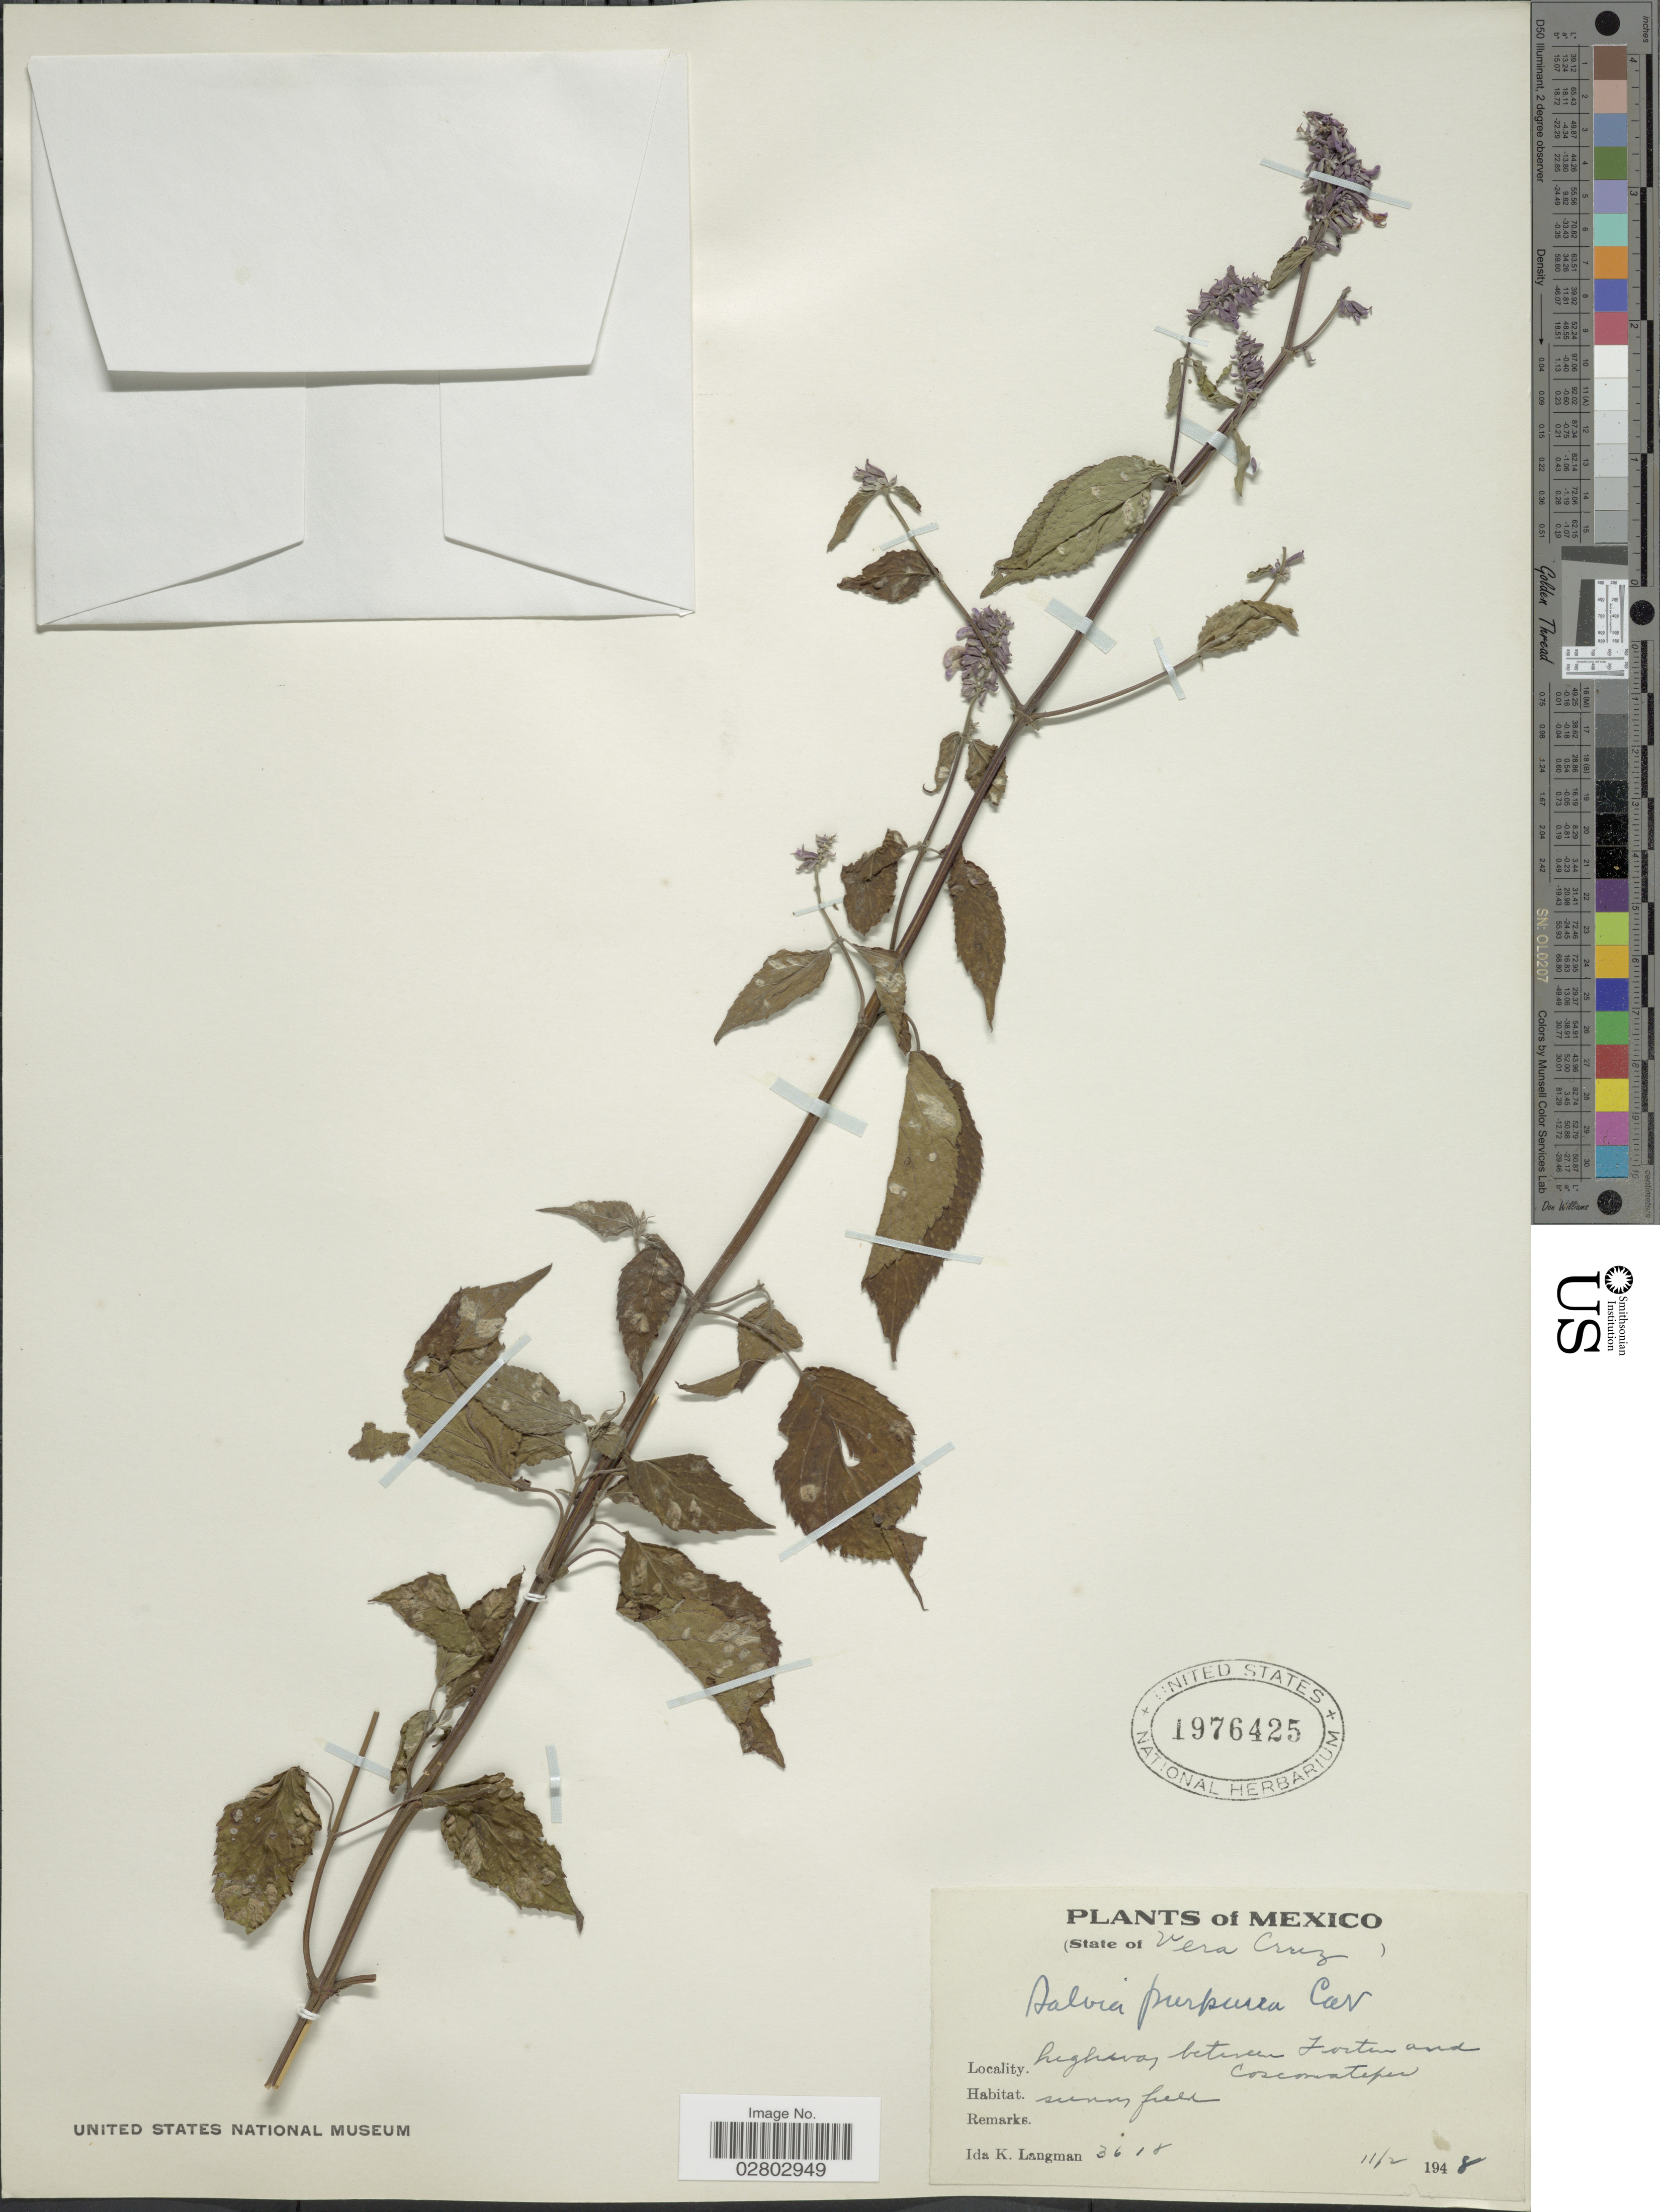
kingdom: Plantae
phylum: Tracheophyta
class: Magnoliopsida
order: Lamiales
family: Lamiaceae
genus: Salvia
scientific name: Salvia purpurea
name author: Cav.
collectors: I. K. Langman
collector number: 3618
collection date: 1948-02-11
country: Mexico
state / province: Veracruz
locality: State of Vera Cruz, highway between Fortin and Coscomatepec.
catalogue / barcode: US 1976425